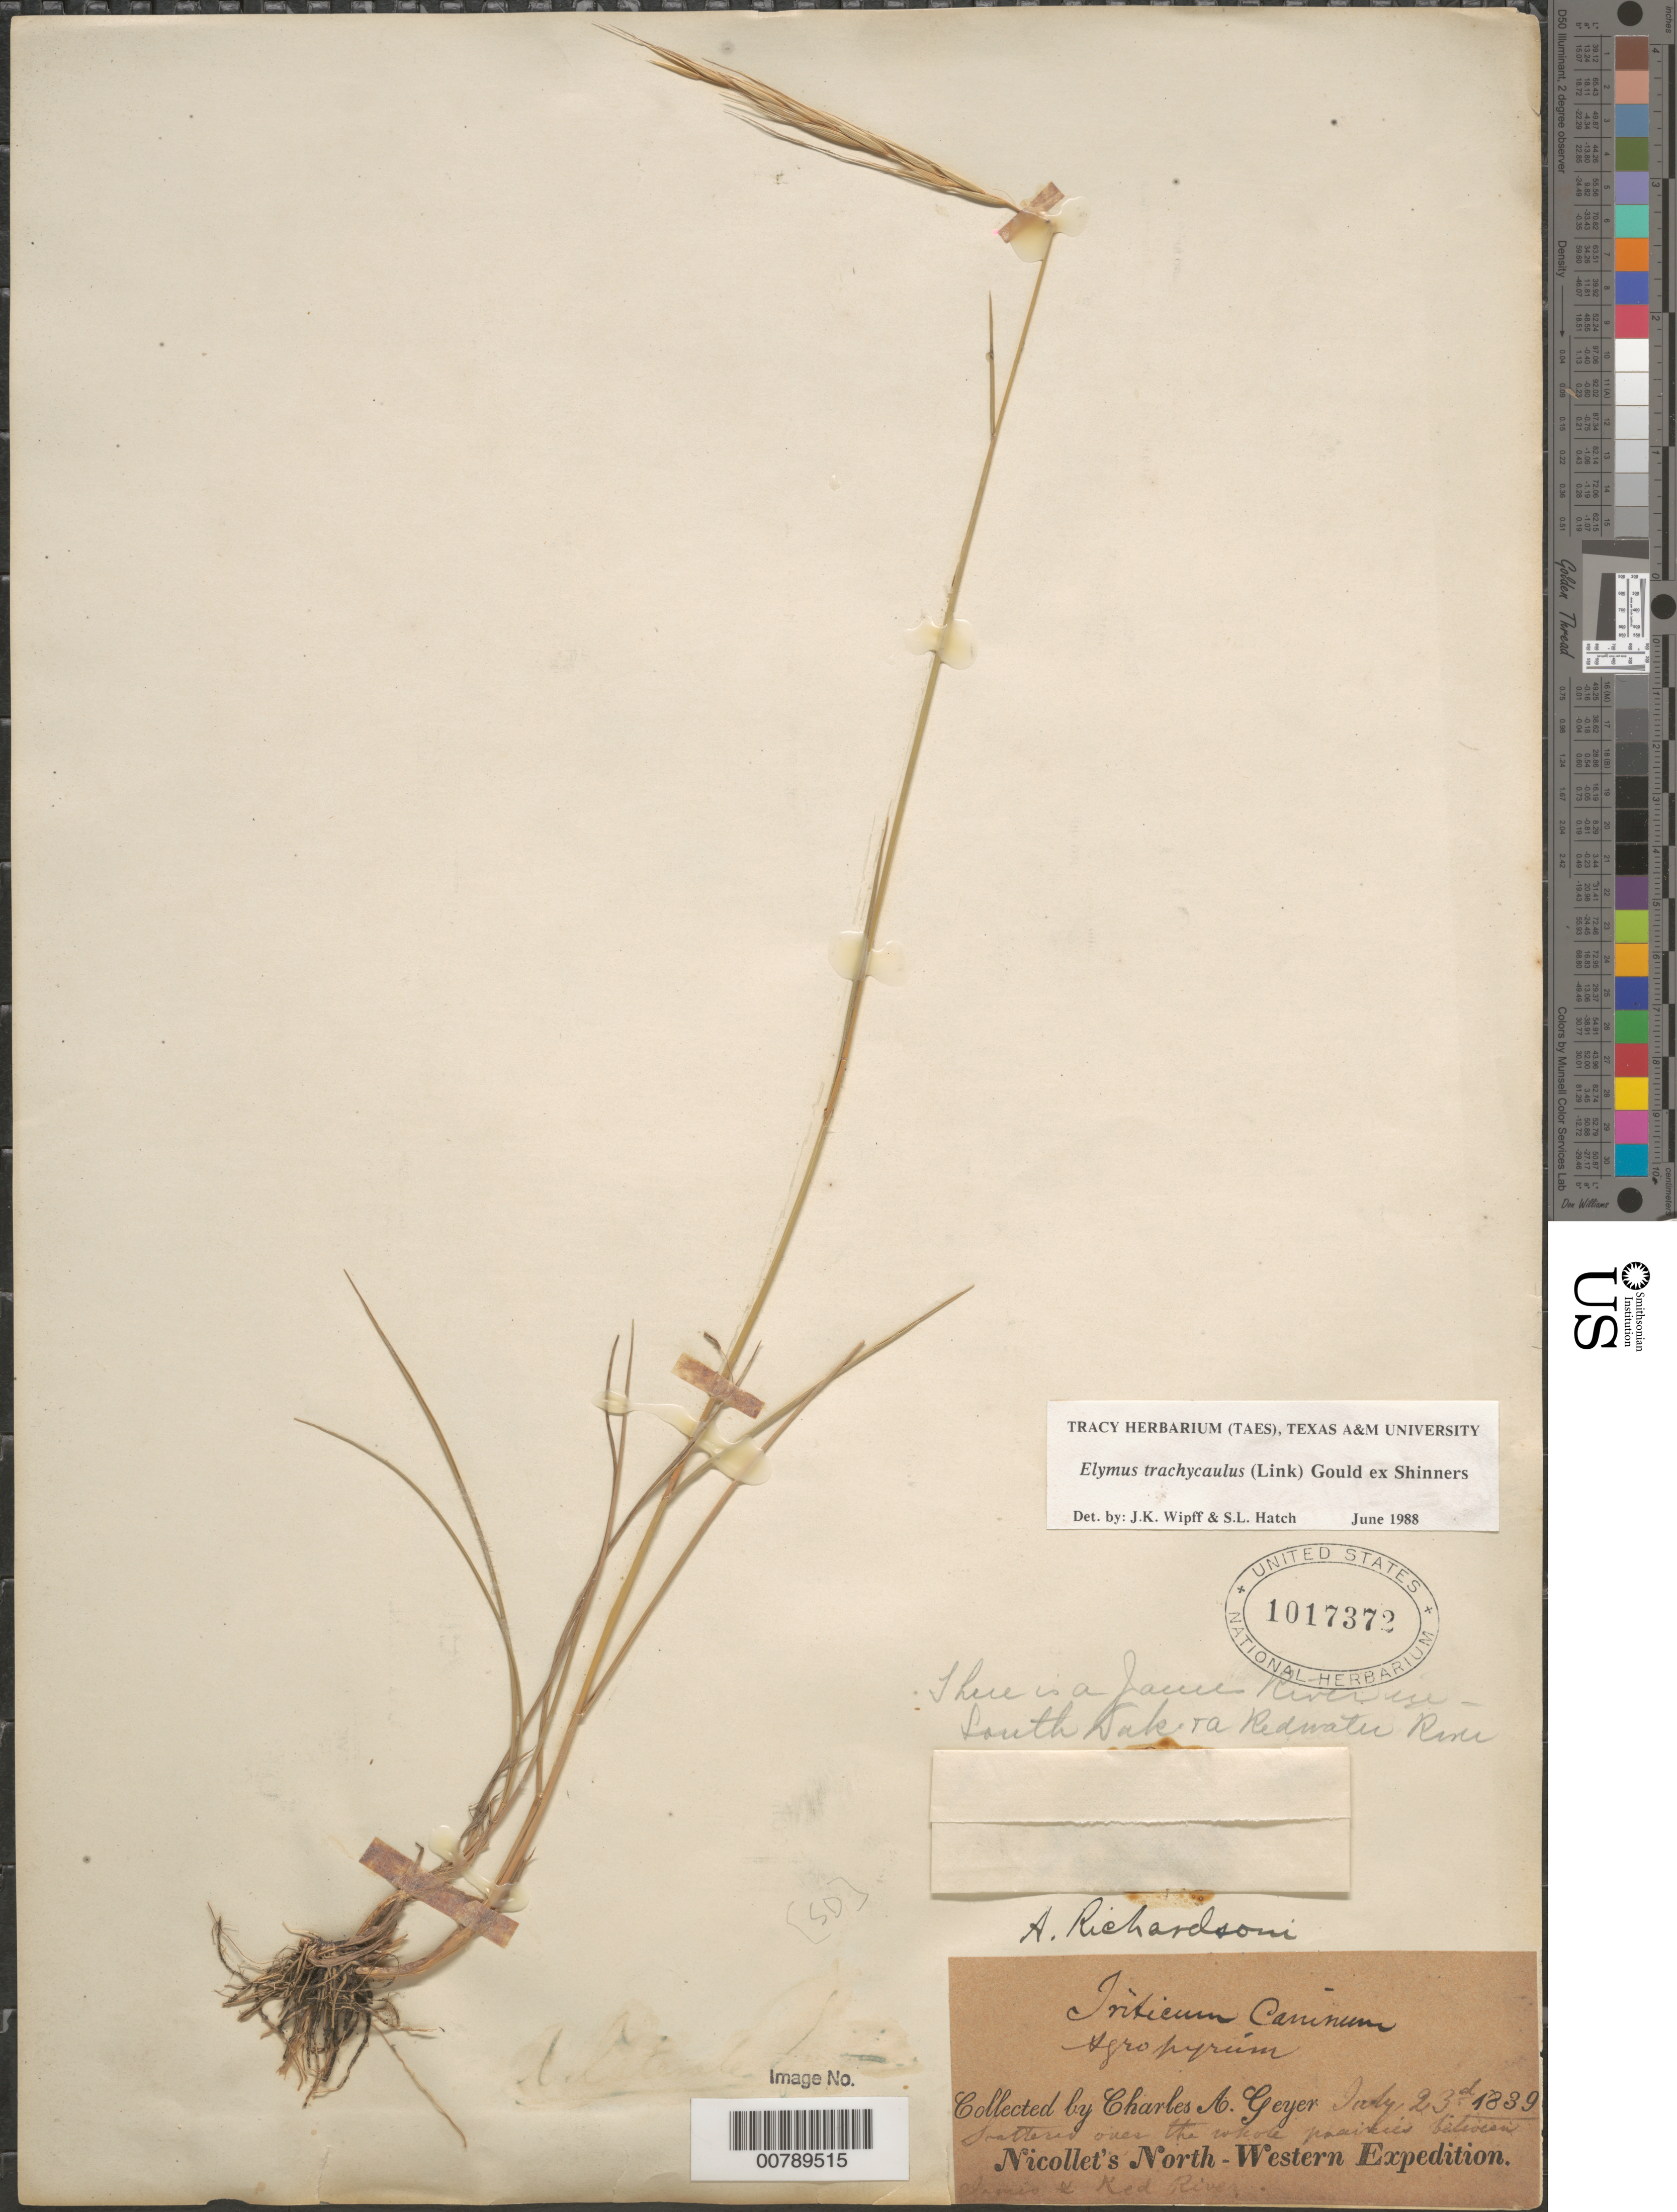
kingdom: Plantae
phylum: Tracheophyta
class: Liliopsida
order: Poales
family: Poaceae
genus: Elymus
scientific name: Elymus trachycaulus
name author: (Link) Gould ex Shinners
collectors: C. A. Geyer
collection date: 1839-07-23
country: United States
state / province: South Dakota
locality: James River. Redwater River. Nicollet's North-Western Expedition. James & Red River.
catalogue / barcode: US 1017372